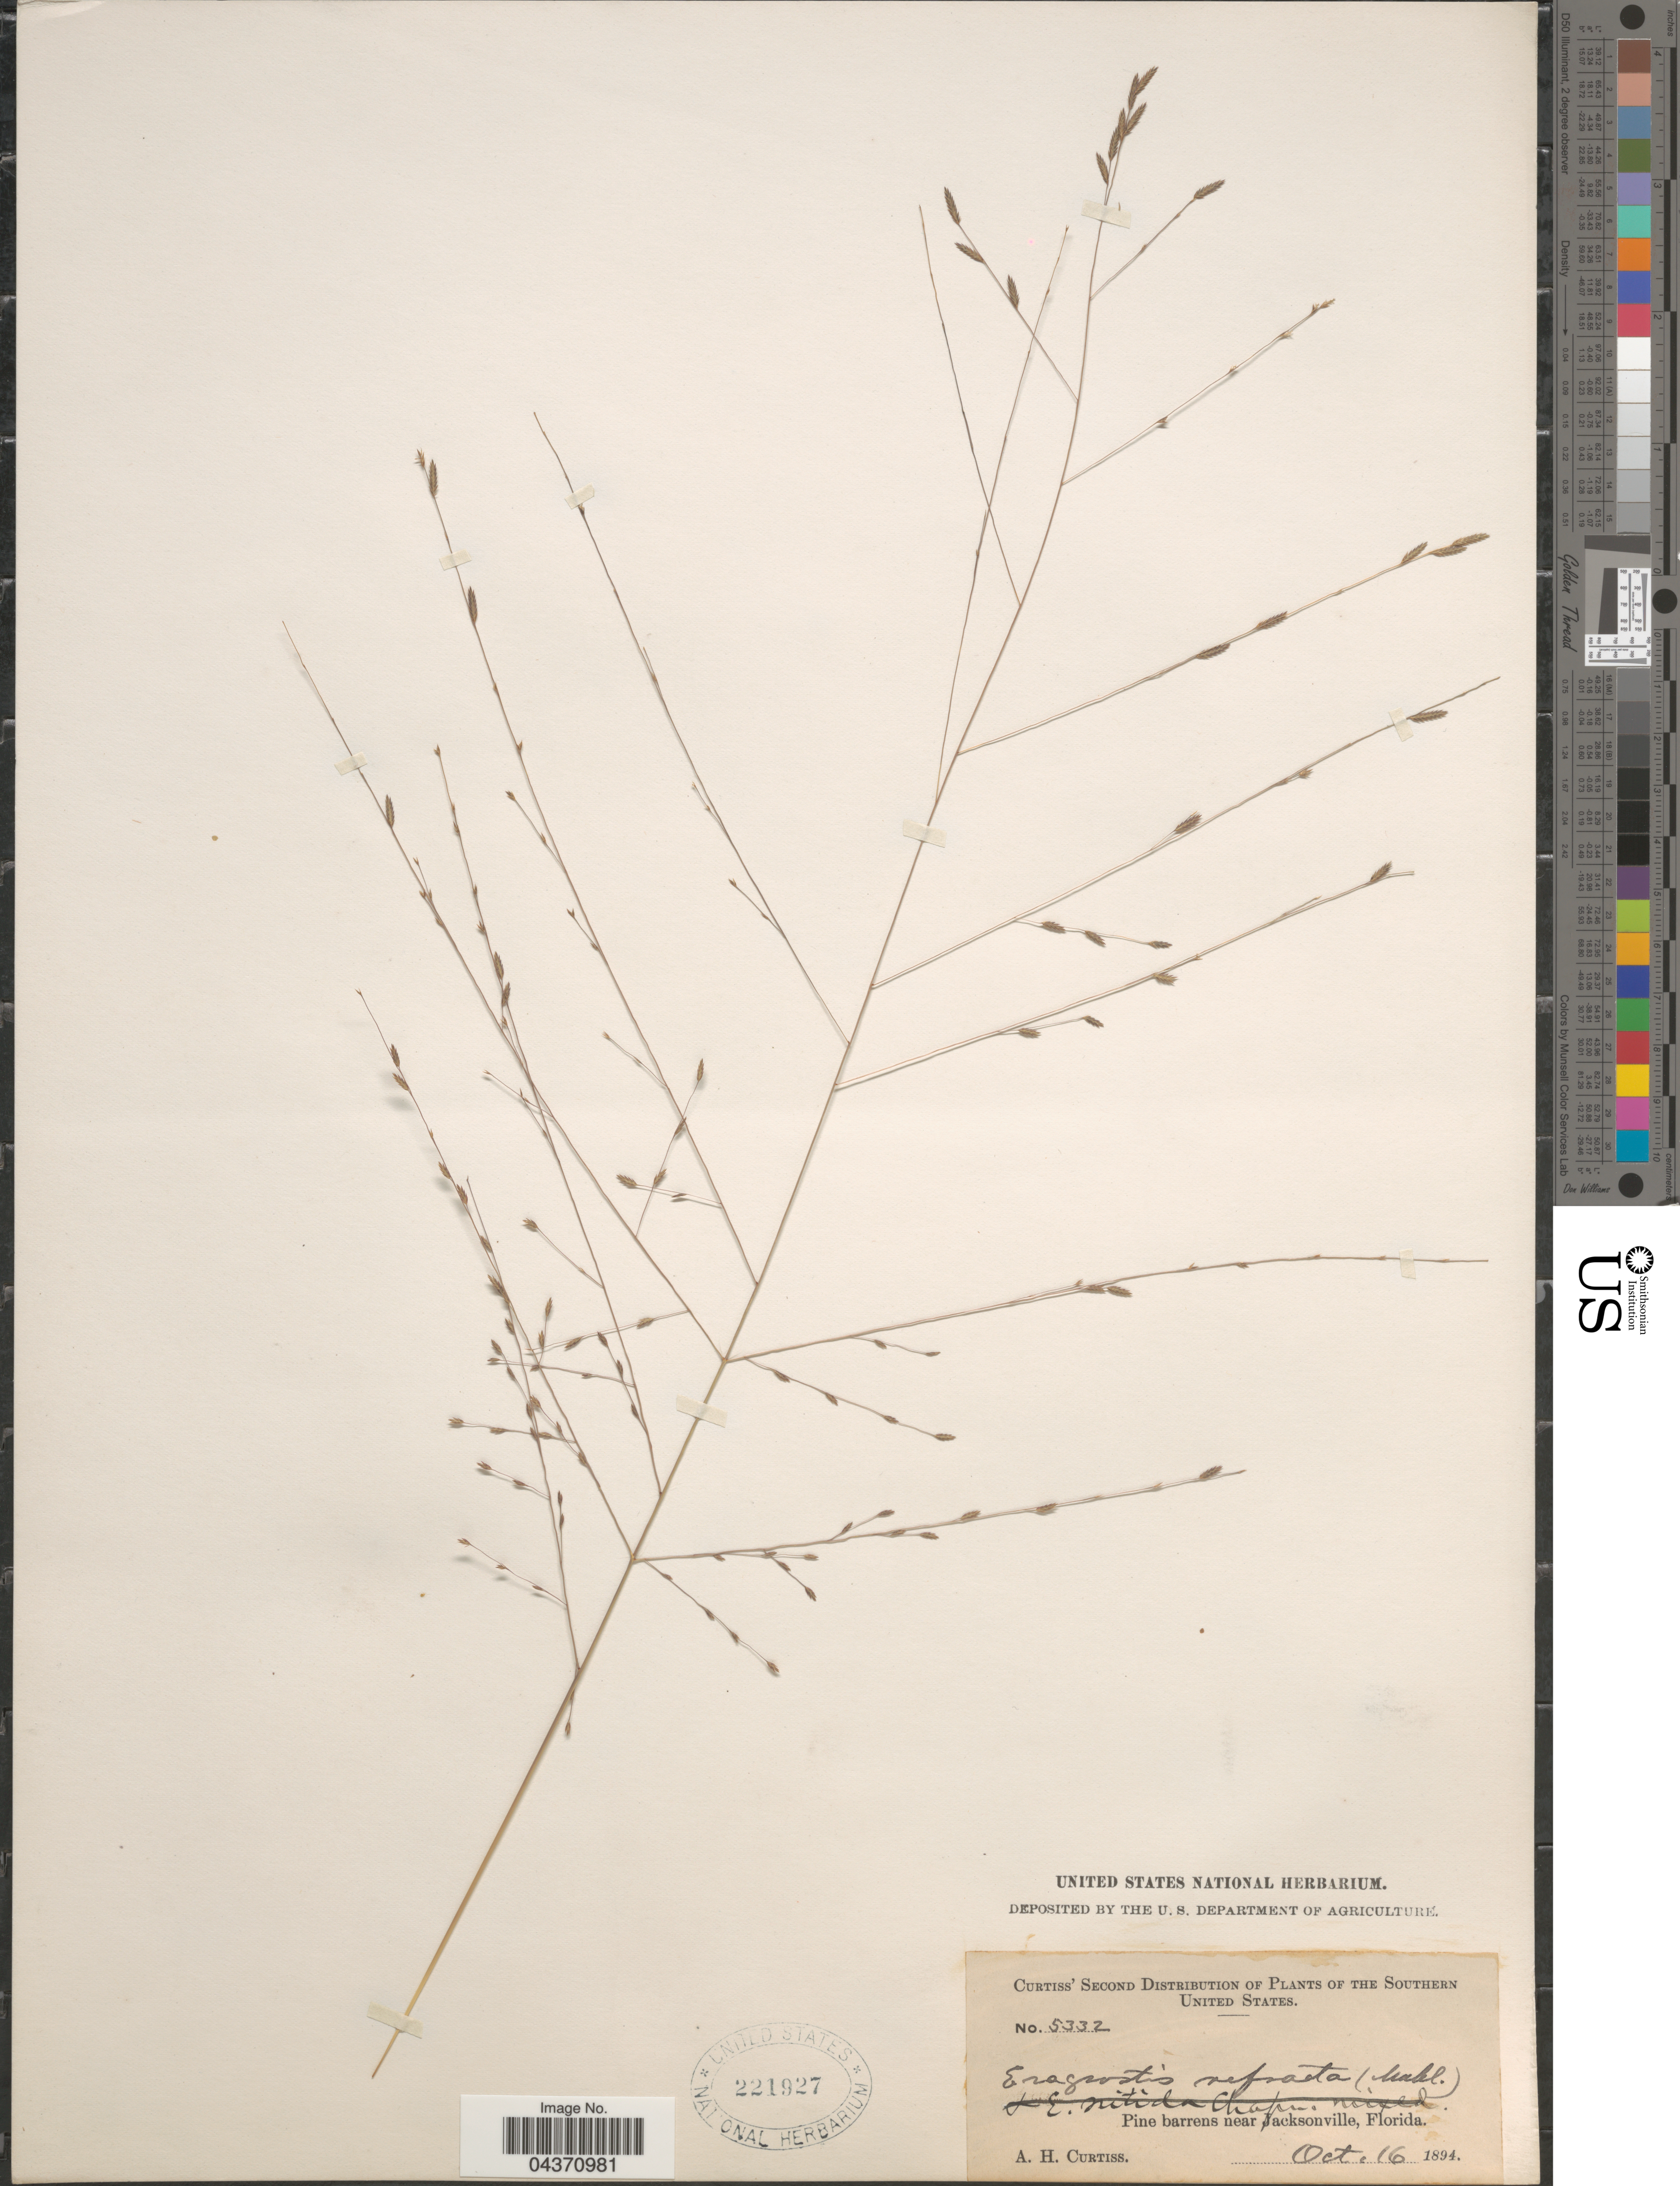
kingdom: Plantae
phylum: Tracheophyta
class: Liliopsida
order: Poales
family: Poaceae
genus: Eragrostis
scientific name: Eragrostis refracta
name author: (Muhl.) Scribn.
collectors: A. H. Curtiss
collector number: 5332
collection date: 1894-10-16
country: United States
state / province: Florida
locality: The Southern United States. Pine barrens near Jacksonville.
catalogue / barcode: US 221927